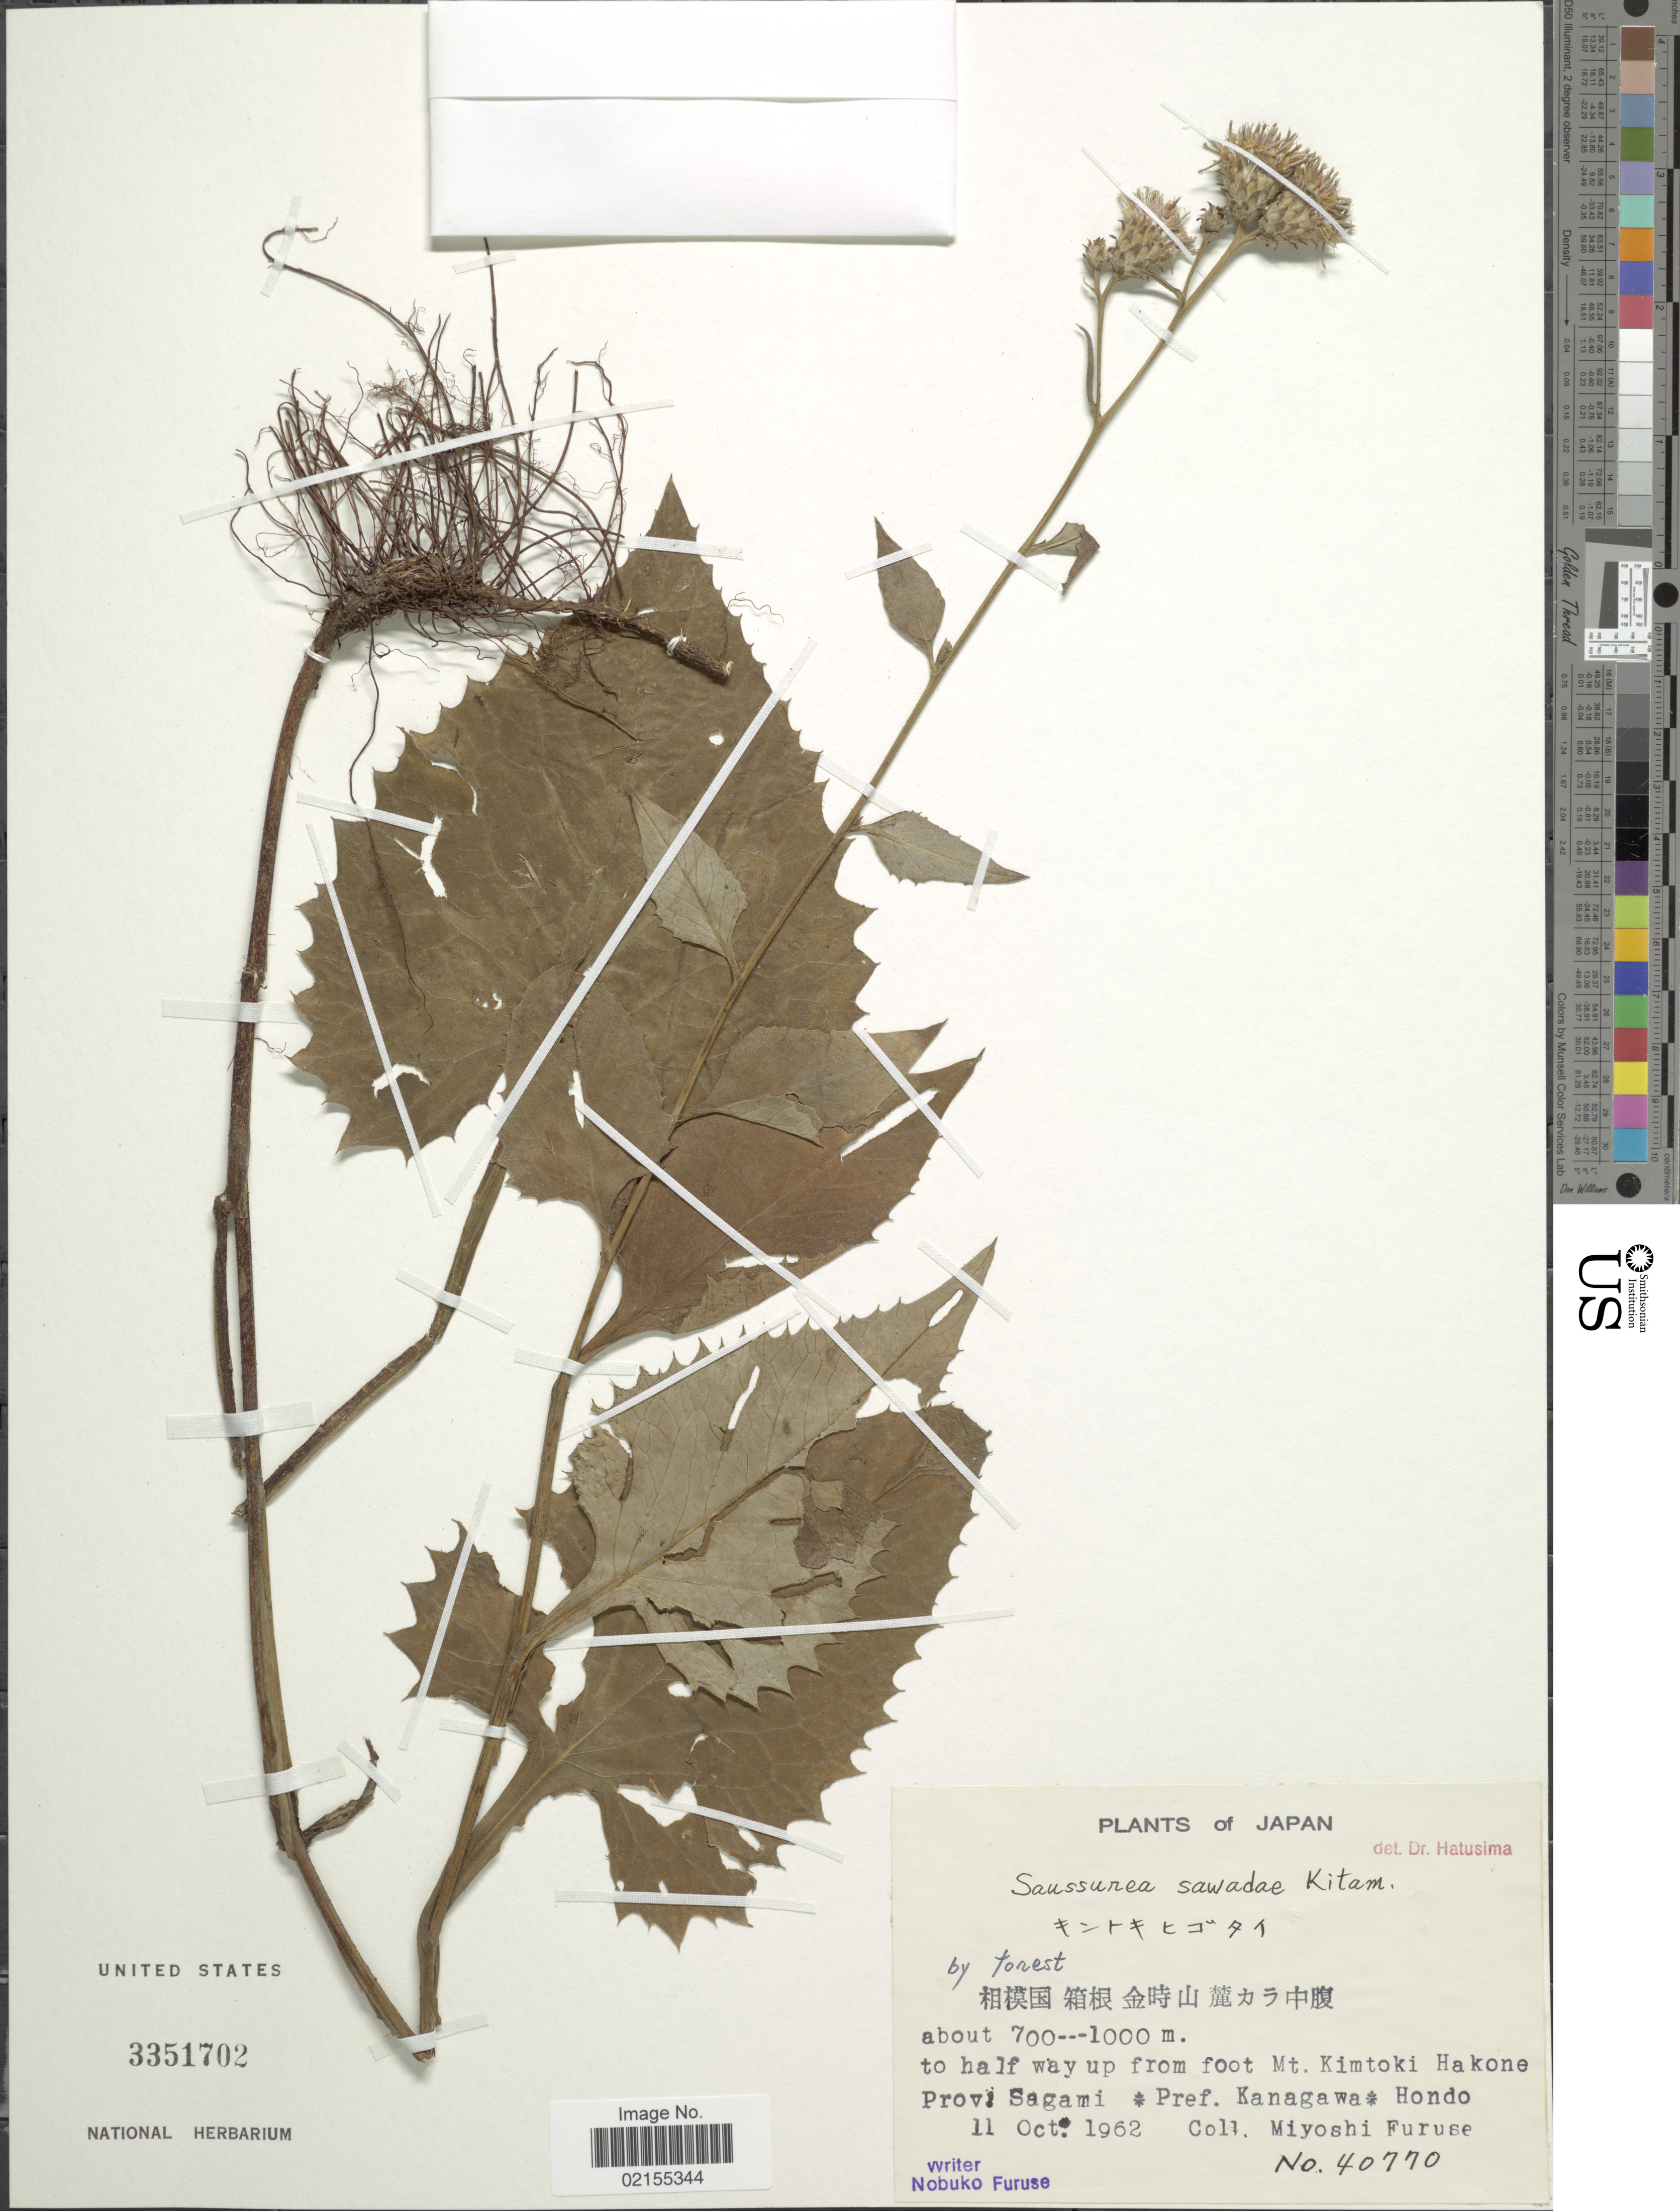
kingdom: Plantae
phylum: Tracheophyta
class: Magnoliopsida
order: Asterales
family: Asteraceae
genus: Saussurea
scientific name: Saussurea nipponica subsp. savatieri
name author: (Franch.) Kitam.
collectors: M. Furuse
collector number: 40770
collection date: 1962-10-11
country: Japan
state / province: Kanagawa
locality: To half way up from foot Mt. Kimtoki Hakone Prov. Sagami, Pref. Kanagawa, Hondo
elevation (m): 700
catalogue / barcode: US 3351702